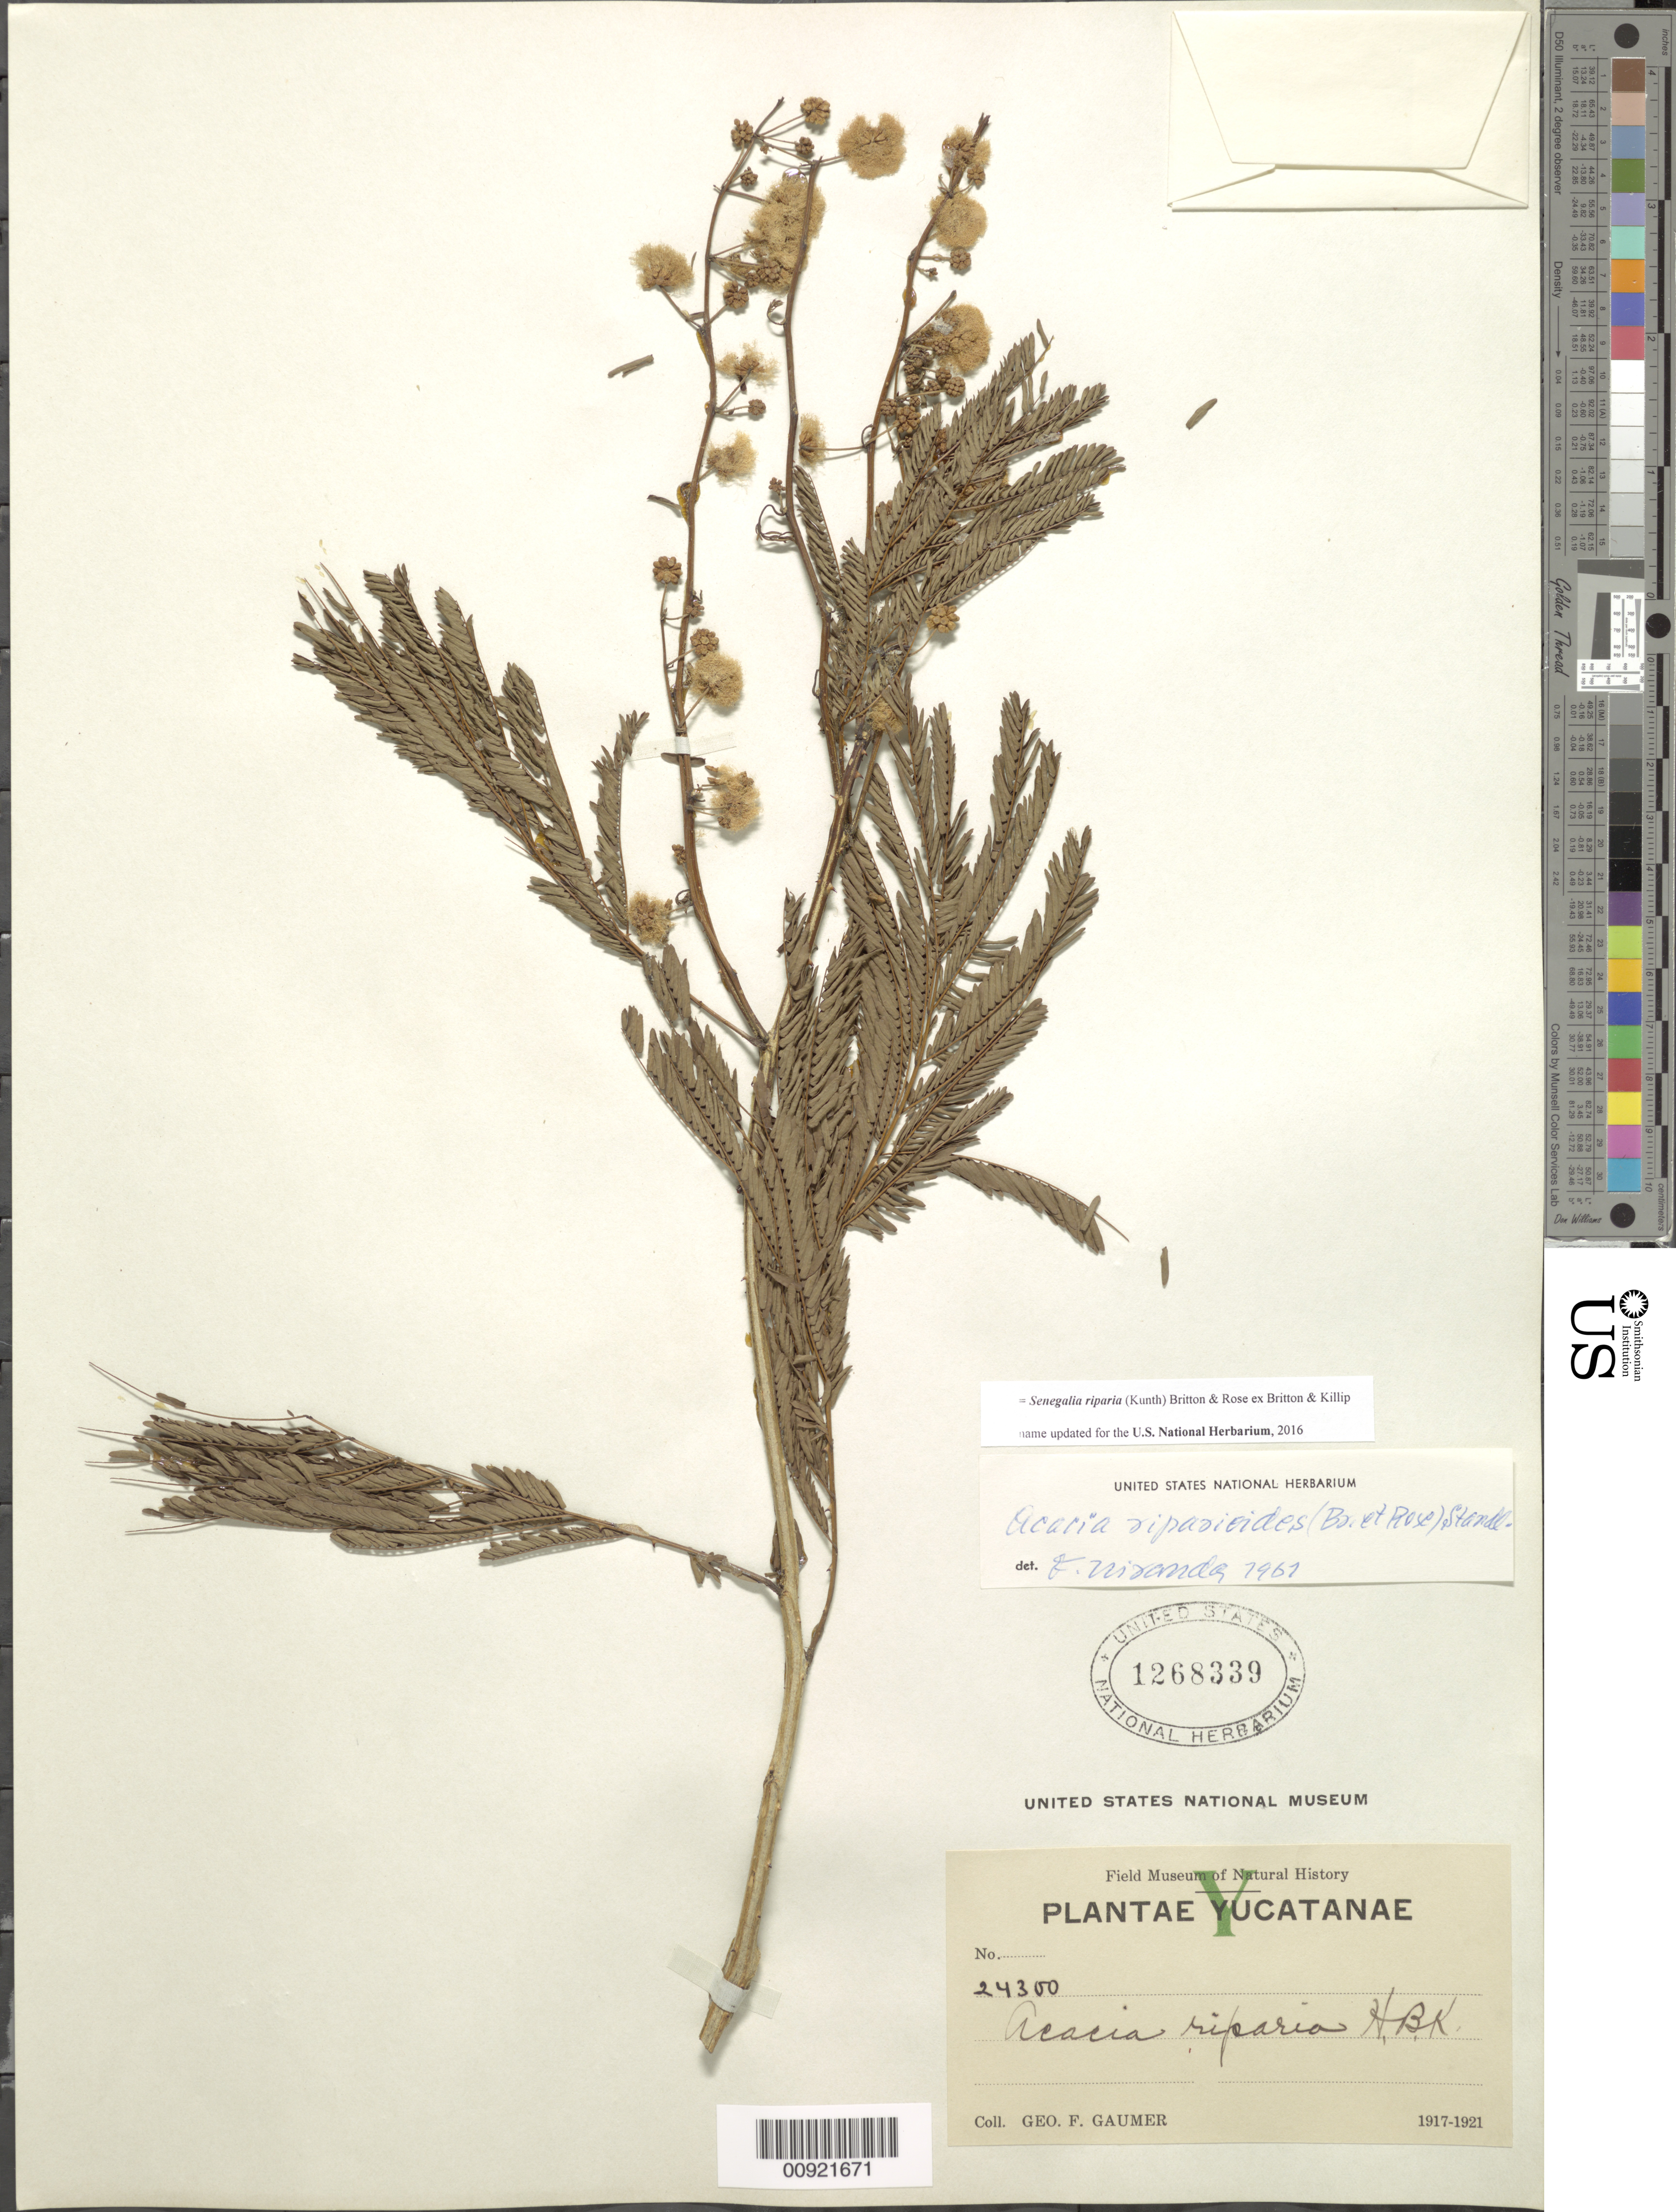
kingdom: Plantae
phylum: Tracheophyta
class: Magnoliopsida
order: Fabales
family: Fabaceae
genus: Senegalia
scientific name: Senegalia riparia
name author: (Kunth) Britton & Rose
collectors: G. F. Gaumer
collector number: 24300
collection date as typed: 1917 to -- --- 1921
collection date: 1917/1921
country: Mexico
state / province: Yucatán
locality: Yucatán.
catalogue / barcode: US 1268339